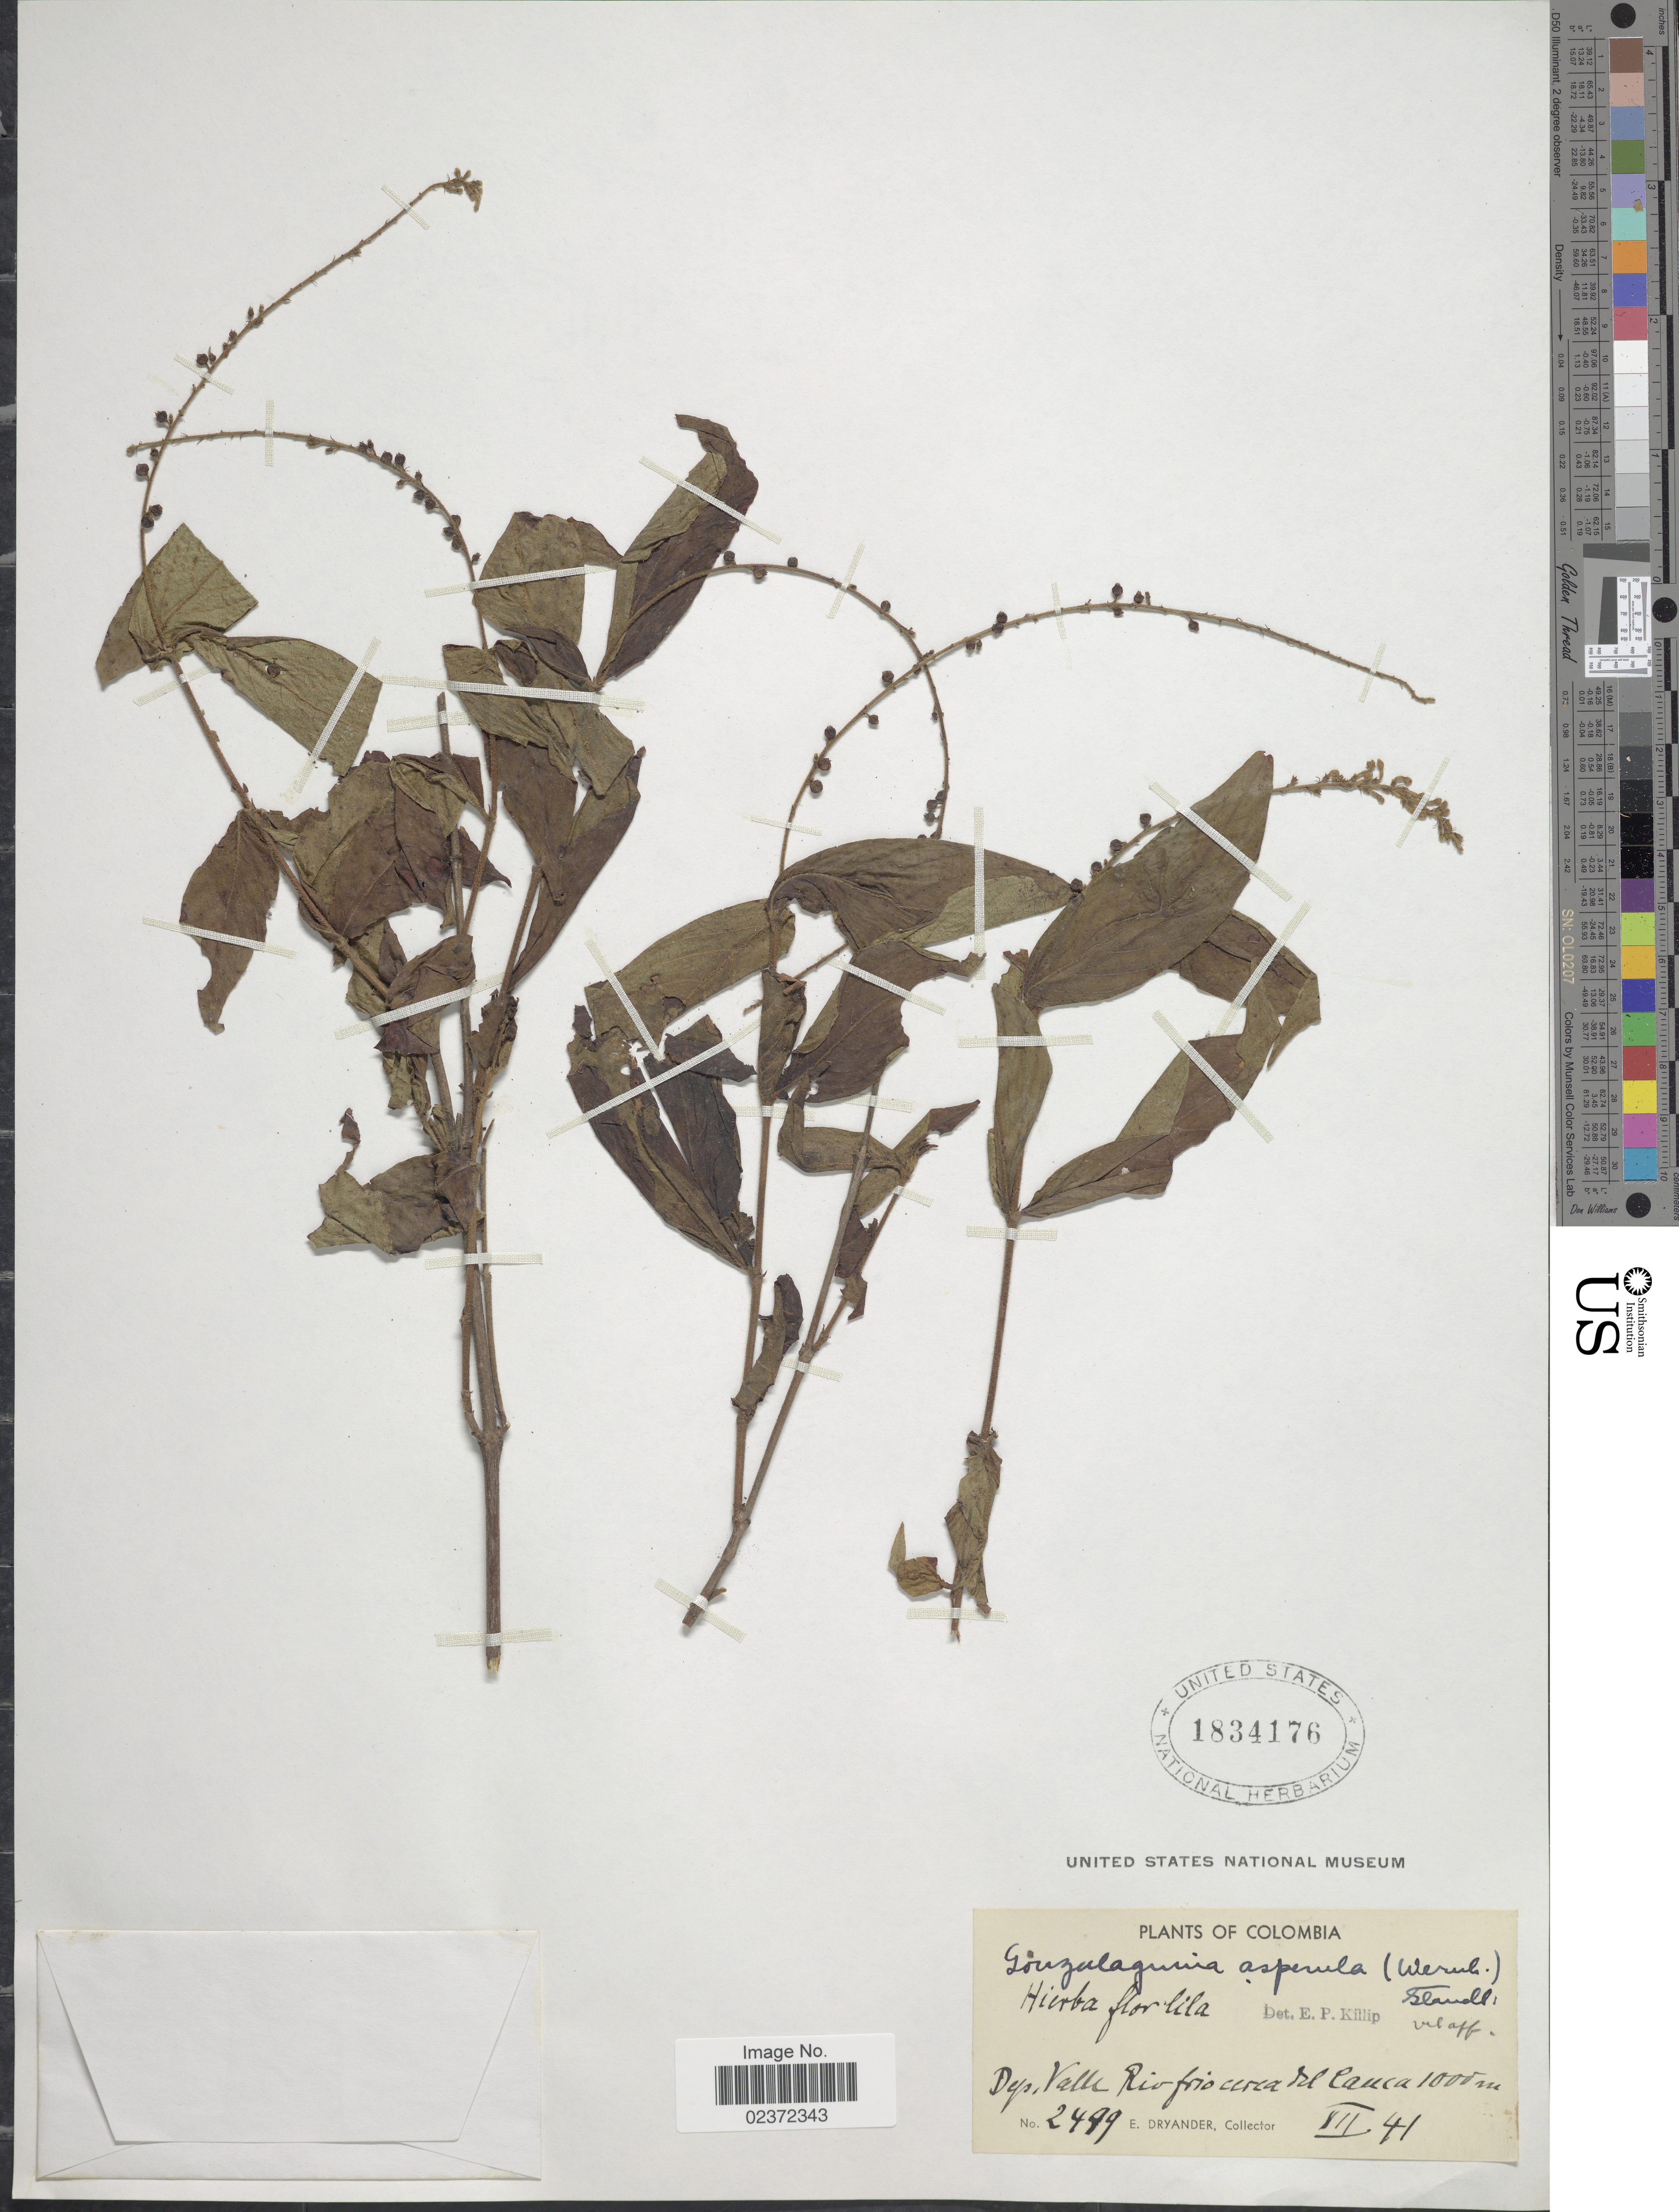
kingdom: Plantae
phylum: Tracheophyta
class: Magnoliopsida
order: Gentianales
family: Rubiaceae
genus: Gonzalagunia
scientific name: Gonzalagunia asperula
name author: (Wernham) Standl.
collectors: E. Dryander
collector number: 2499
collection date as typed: Transcribed d/m/y: /7/41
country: Colombia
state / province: Valle del Cauca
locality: Dep.Valle Rio frio cerca del Cauca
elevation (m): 1000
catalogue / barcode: US 1834176